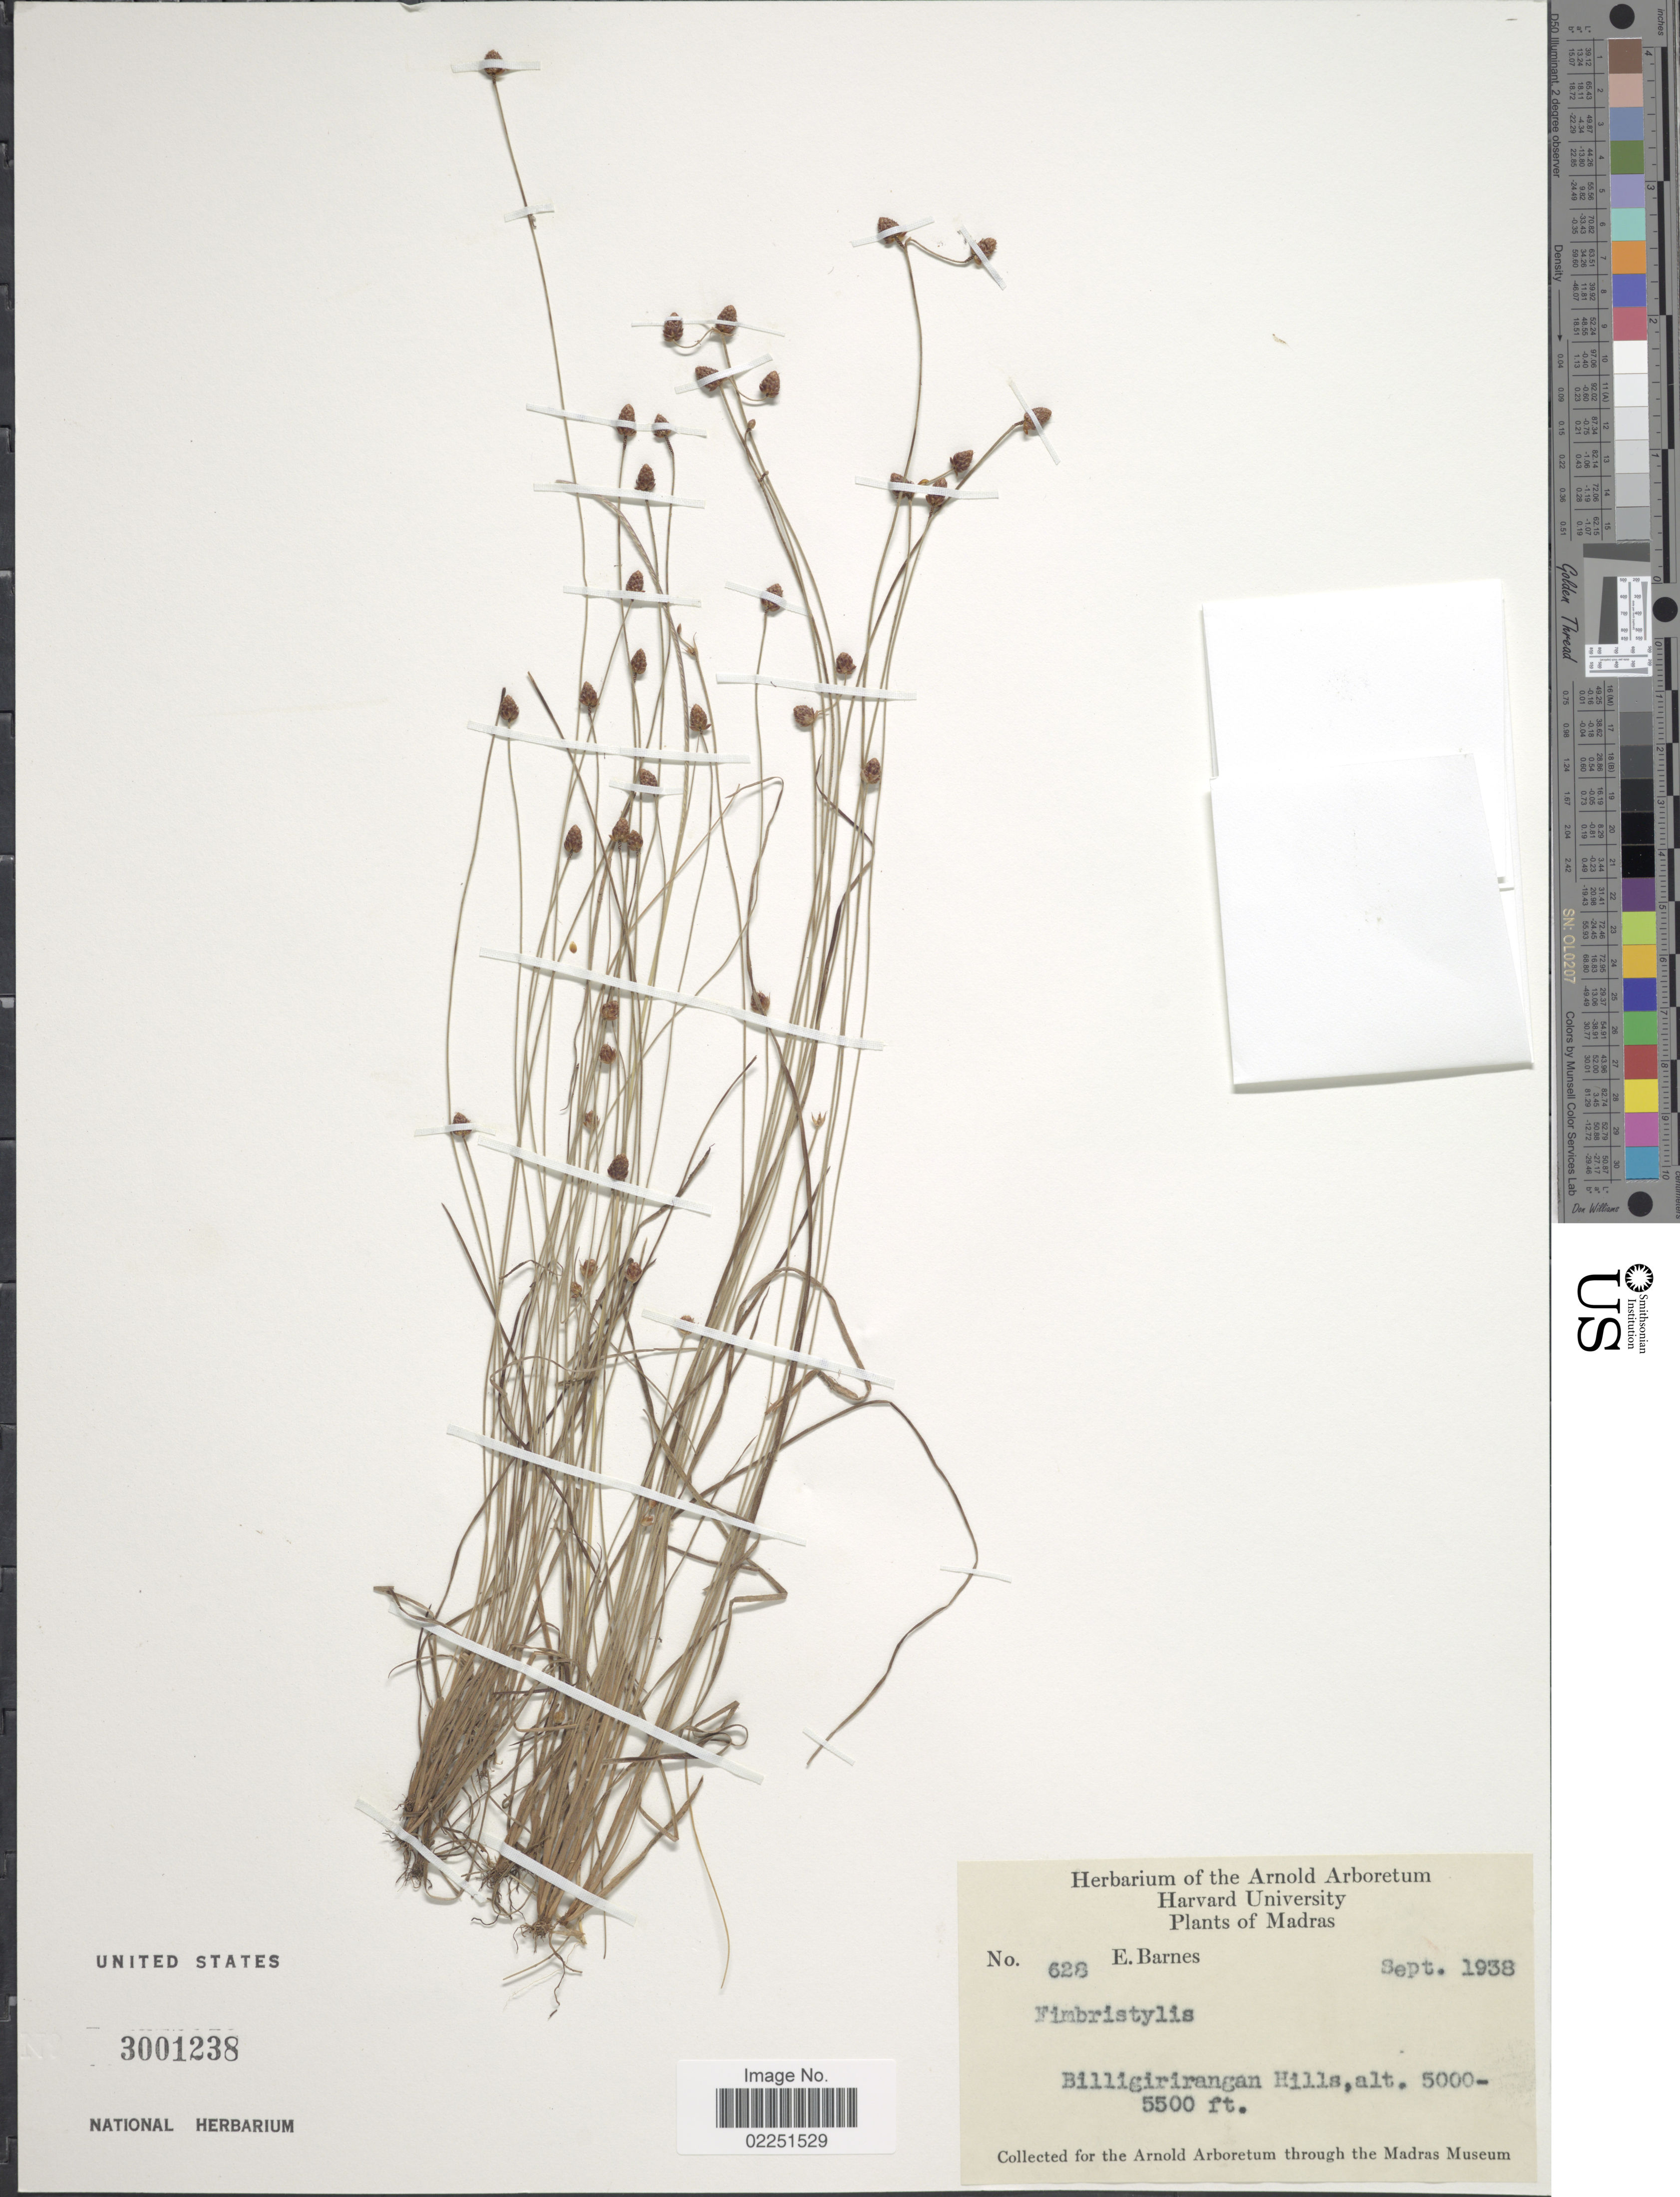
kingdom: Plantae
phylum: Tracheophyta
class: Liliopsida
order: Poales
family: Cyperaceae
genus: Fimbristylis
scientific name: Fimbristylis sp.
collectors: E. Barnes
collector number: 628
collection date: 1938-08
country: India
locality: Madras, Billigirirangan Hills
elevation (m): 1524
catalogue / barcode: US 3001238